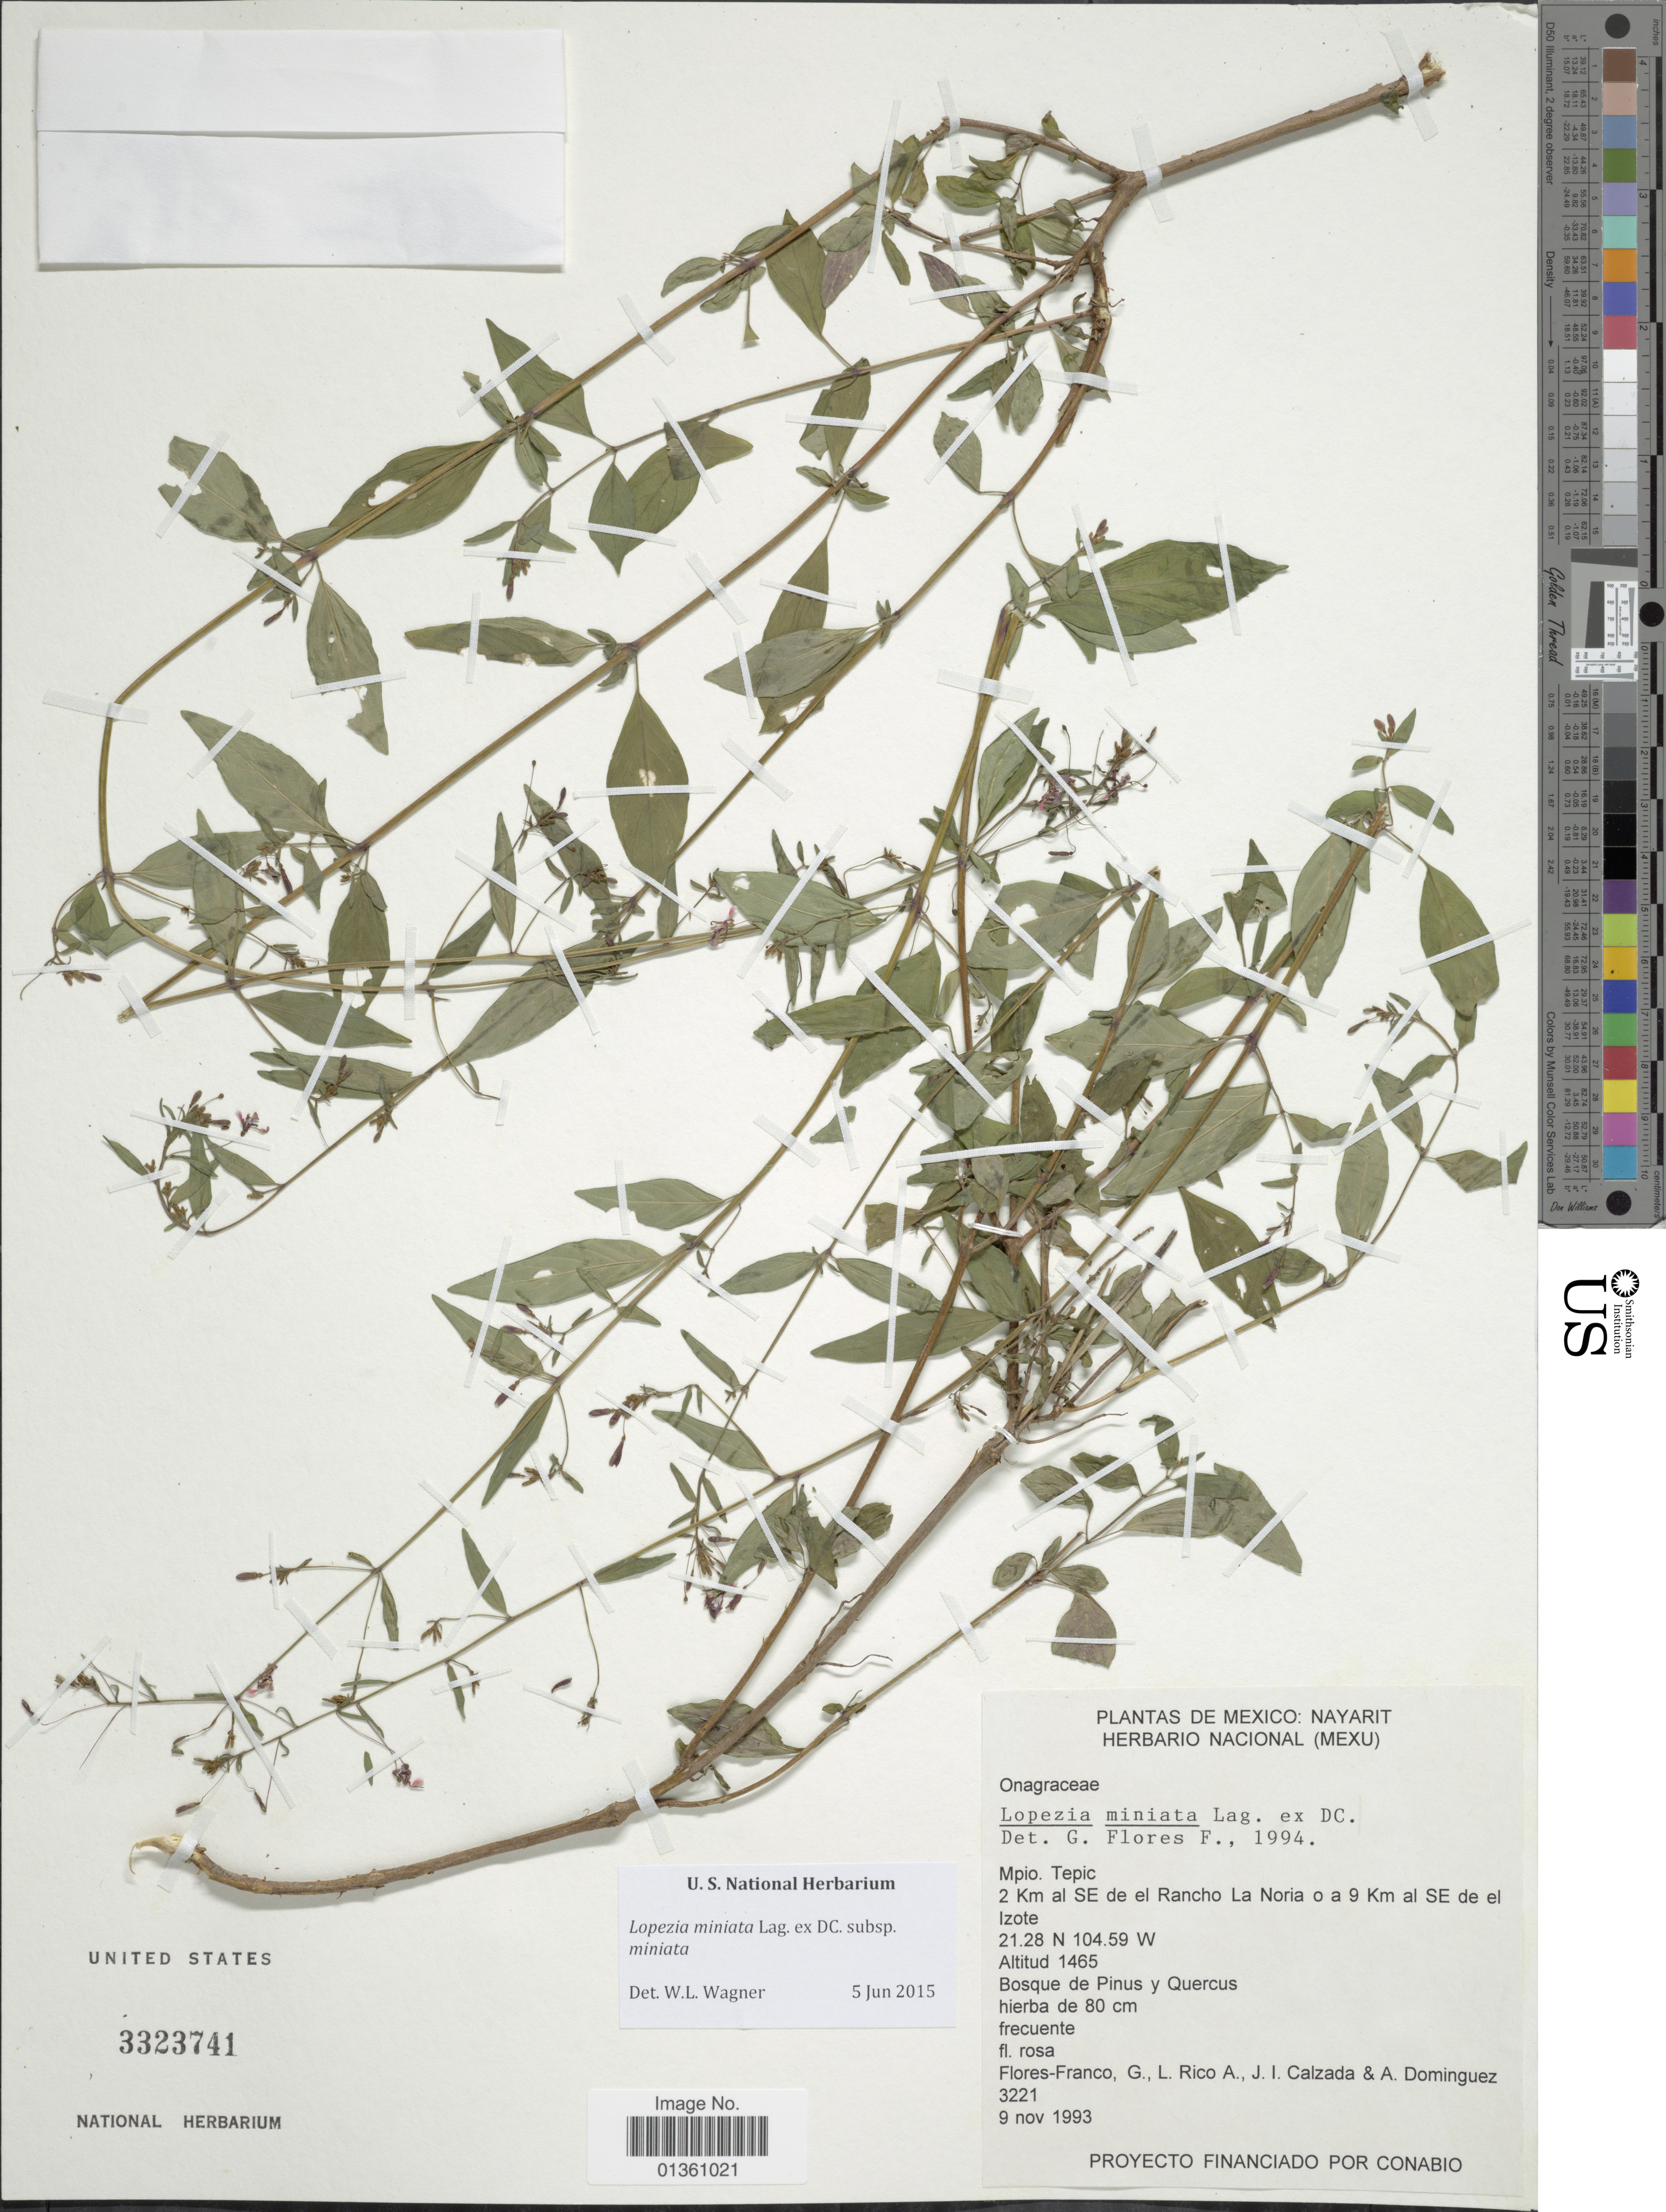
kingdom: Plantae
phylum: Tracheophyta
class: Magnoliopsida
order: Myrtales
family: Onagraceae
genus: Lopezia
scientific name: Lopezia miniata subsp. miniata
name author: Lag. ex DC.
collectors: G. Flores F., M. Rico Arce, J. I. Calzada & A. Dominguez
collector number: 3221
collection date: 1993-11-09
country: Mexico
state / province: Nayarit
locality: Mpio. Tepic. 2 Km al SE de el Rancho La Noria o a 9 Km al SE de el Izote.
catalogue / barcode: US 3323741